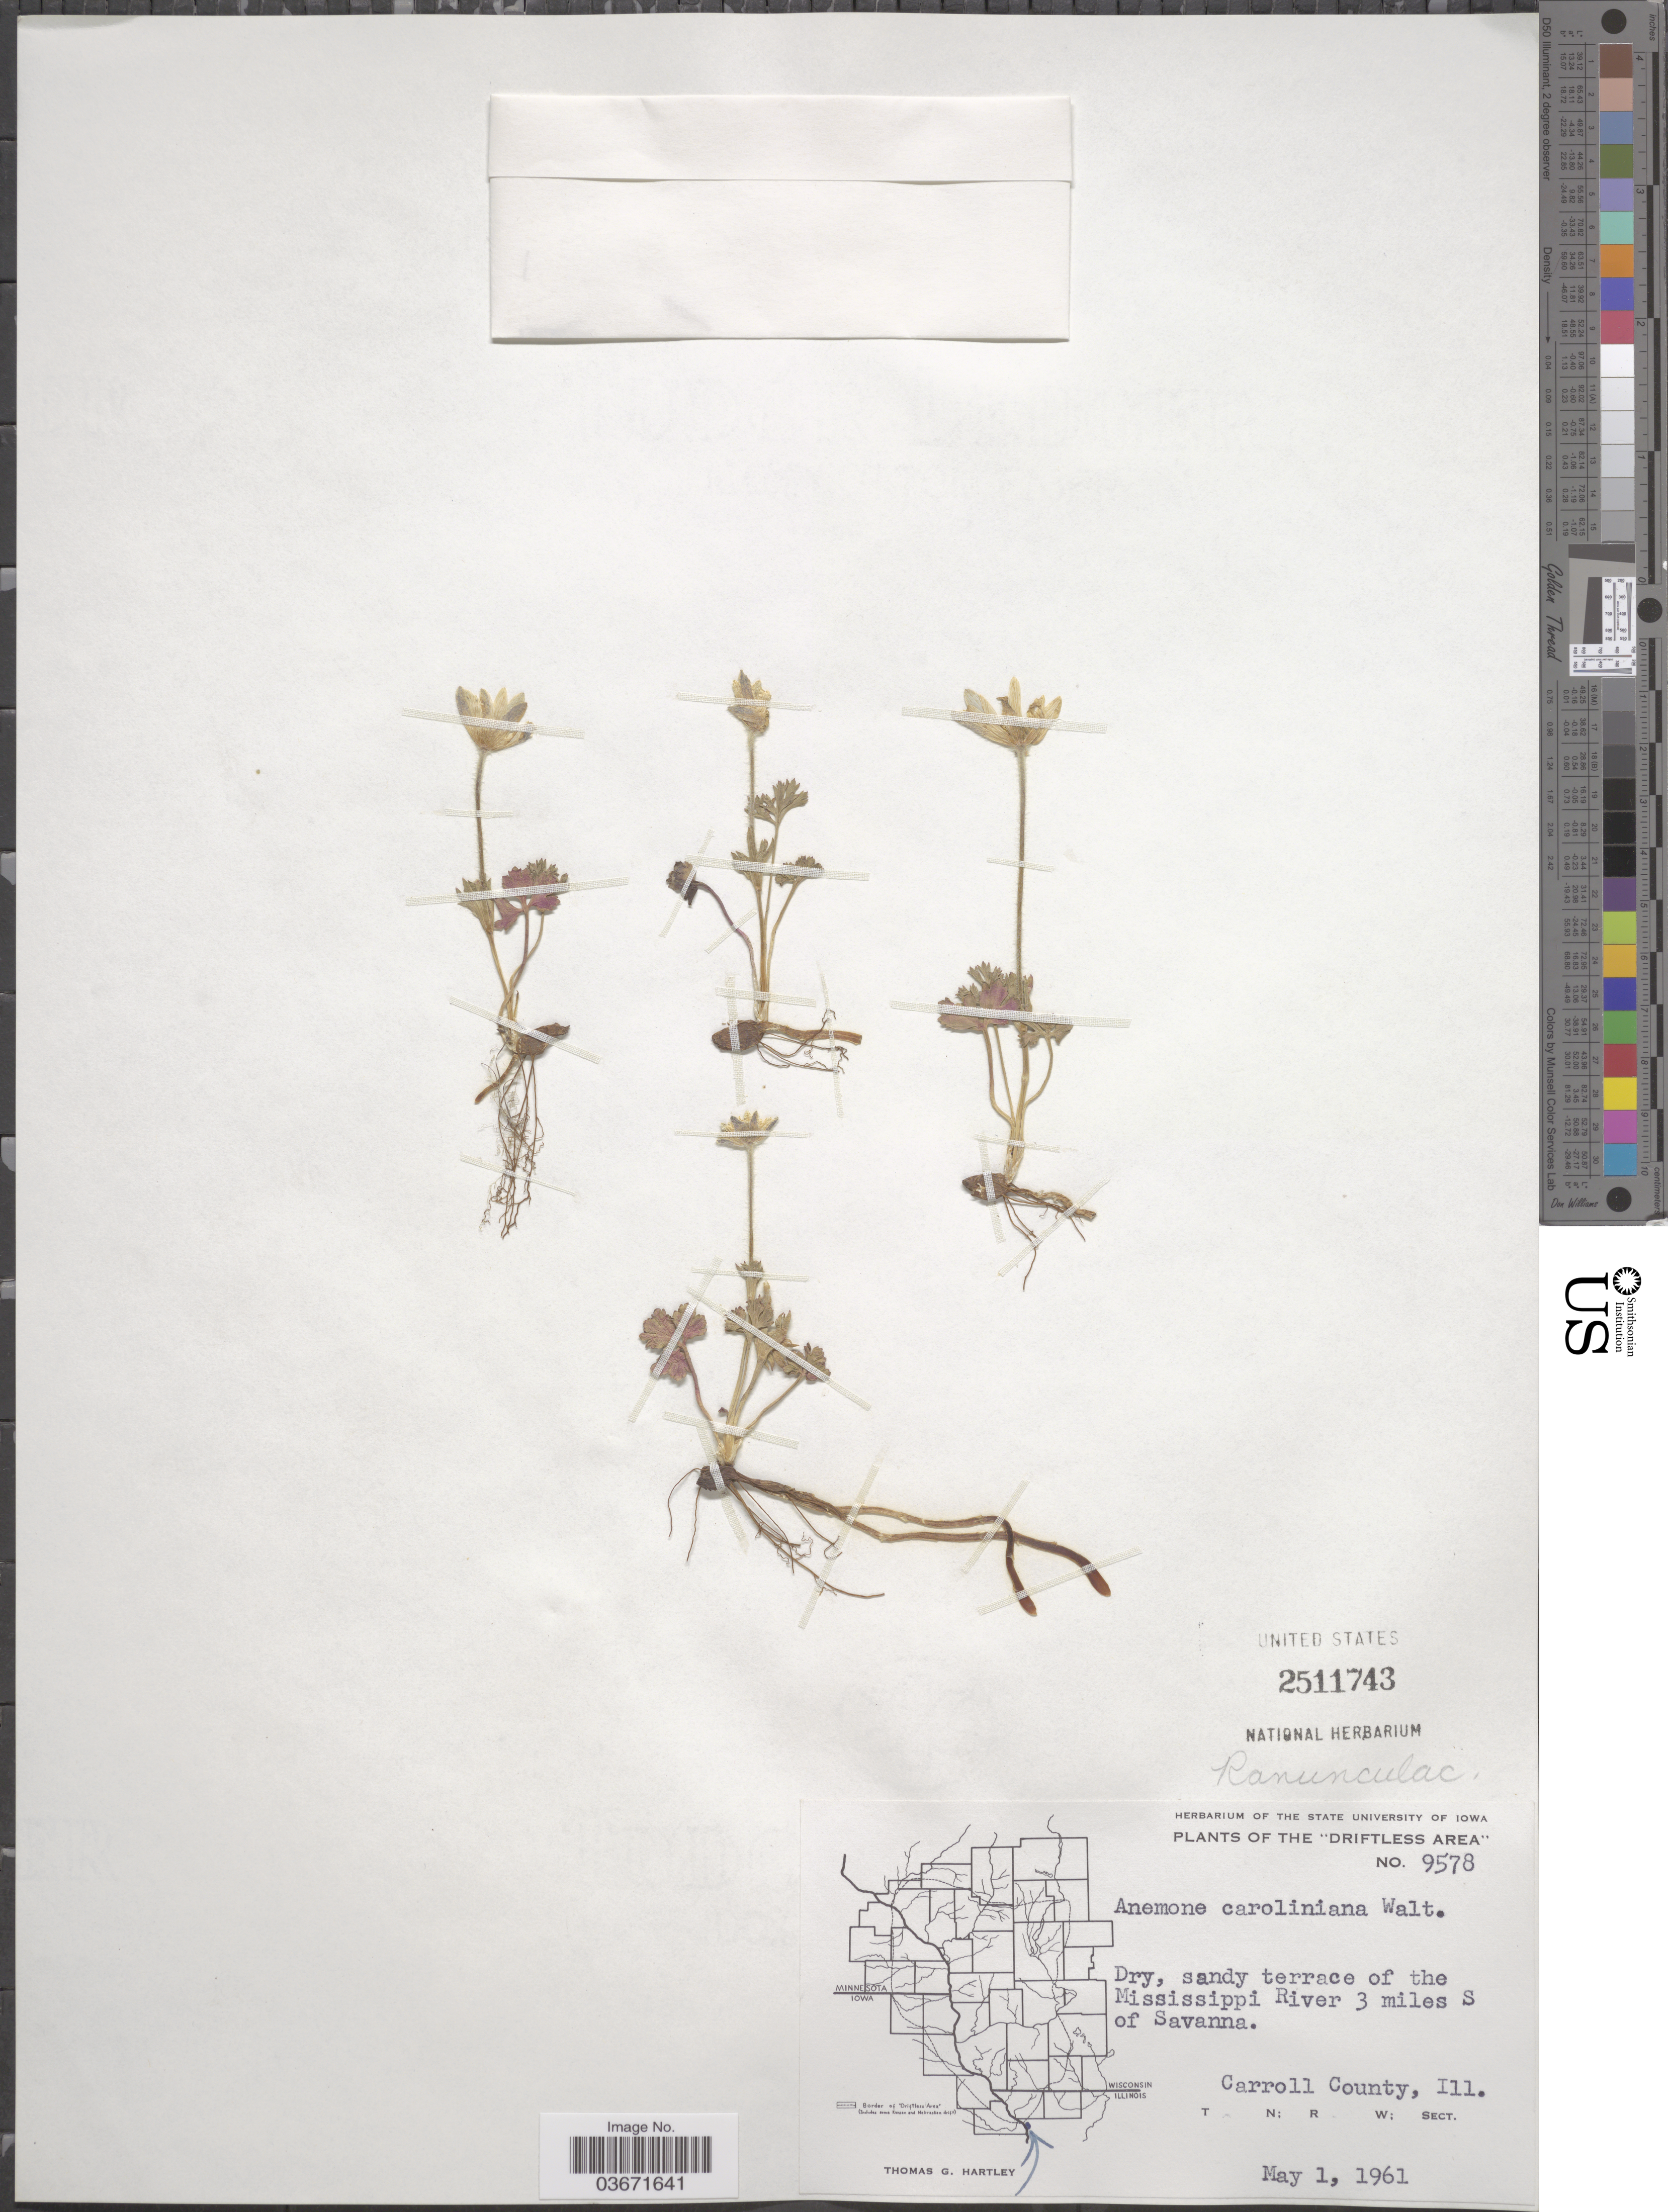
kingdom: Plantae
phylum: Tracheophyta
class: Magnoliopsida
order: Ranunculales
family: Ranunculaceae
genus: Anemone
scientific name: Anemone caroliniana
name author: Walter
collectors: T. G. Hartley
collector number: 9578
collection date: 1961-05-01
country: United States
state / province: Illinois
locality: The "Driftless Area". Terrace of the Mississippi River 3 miles S of Savanna. Carroll County.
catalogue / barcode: US 2511743